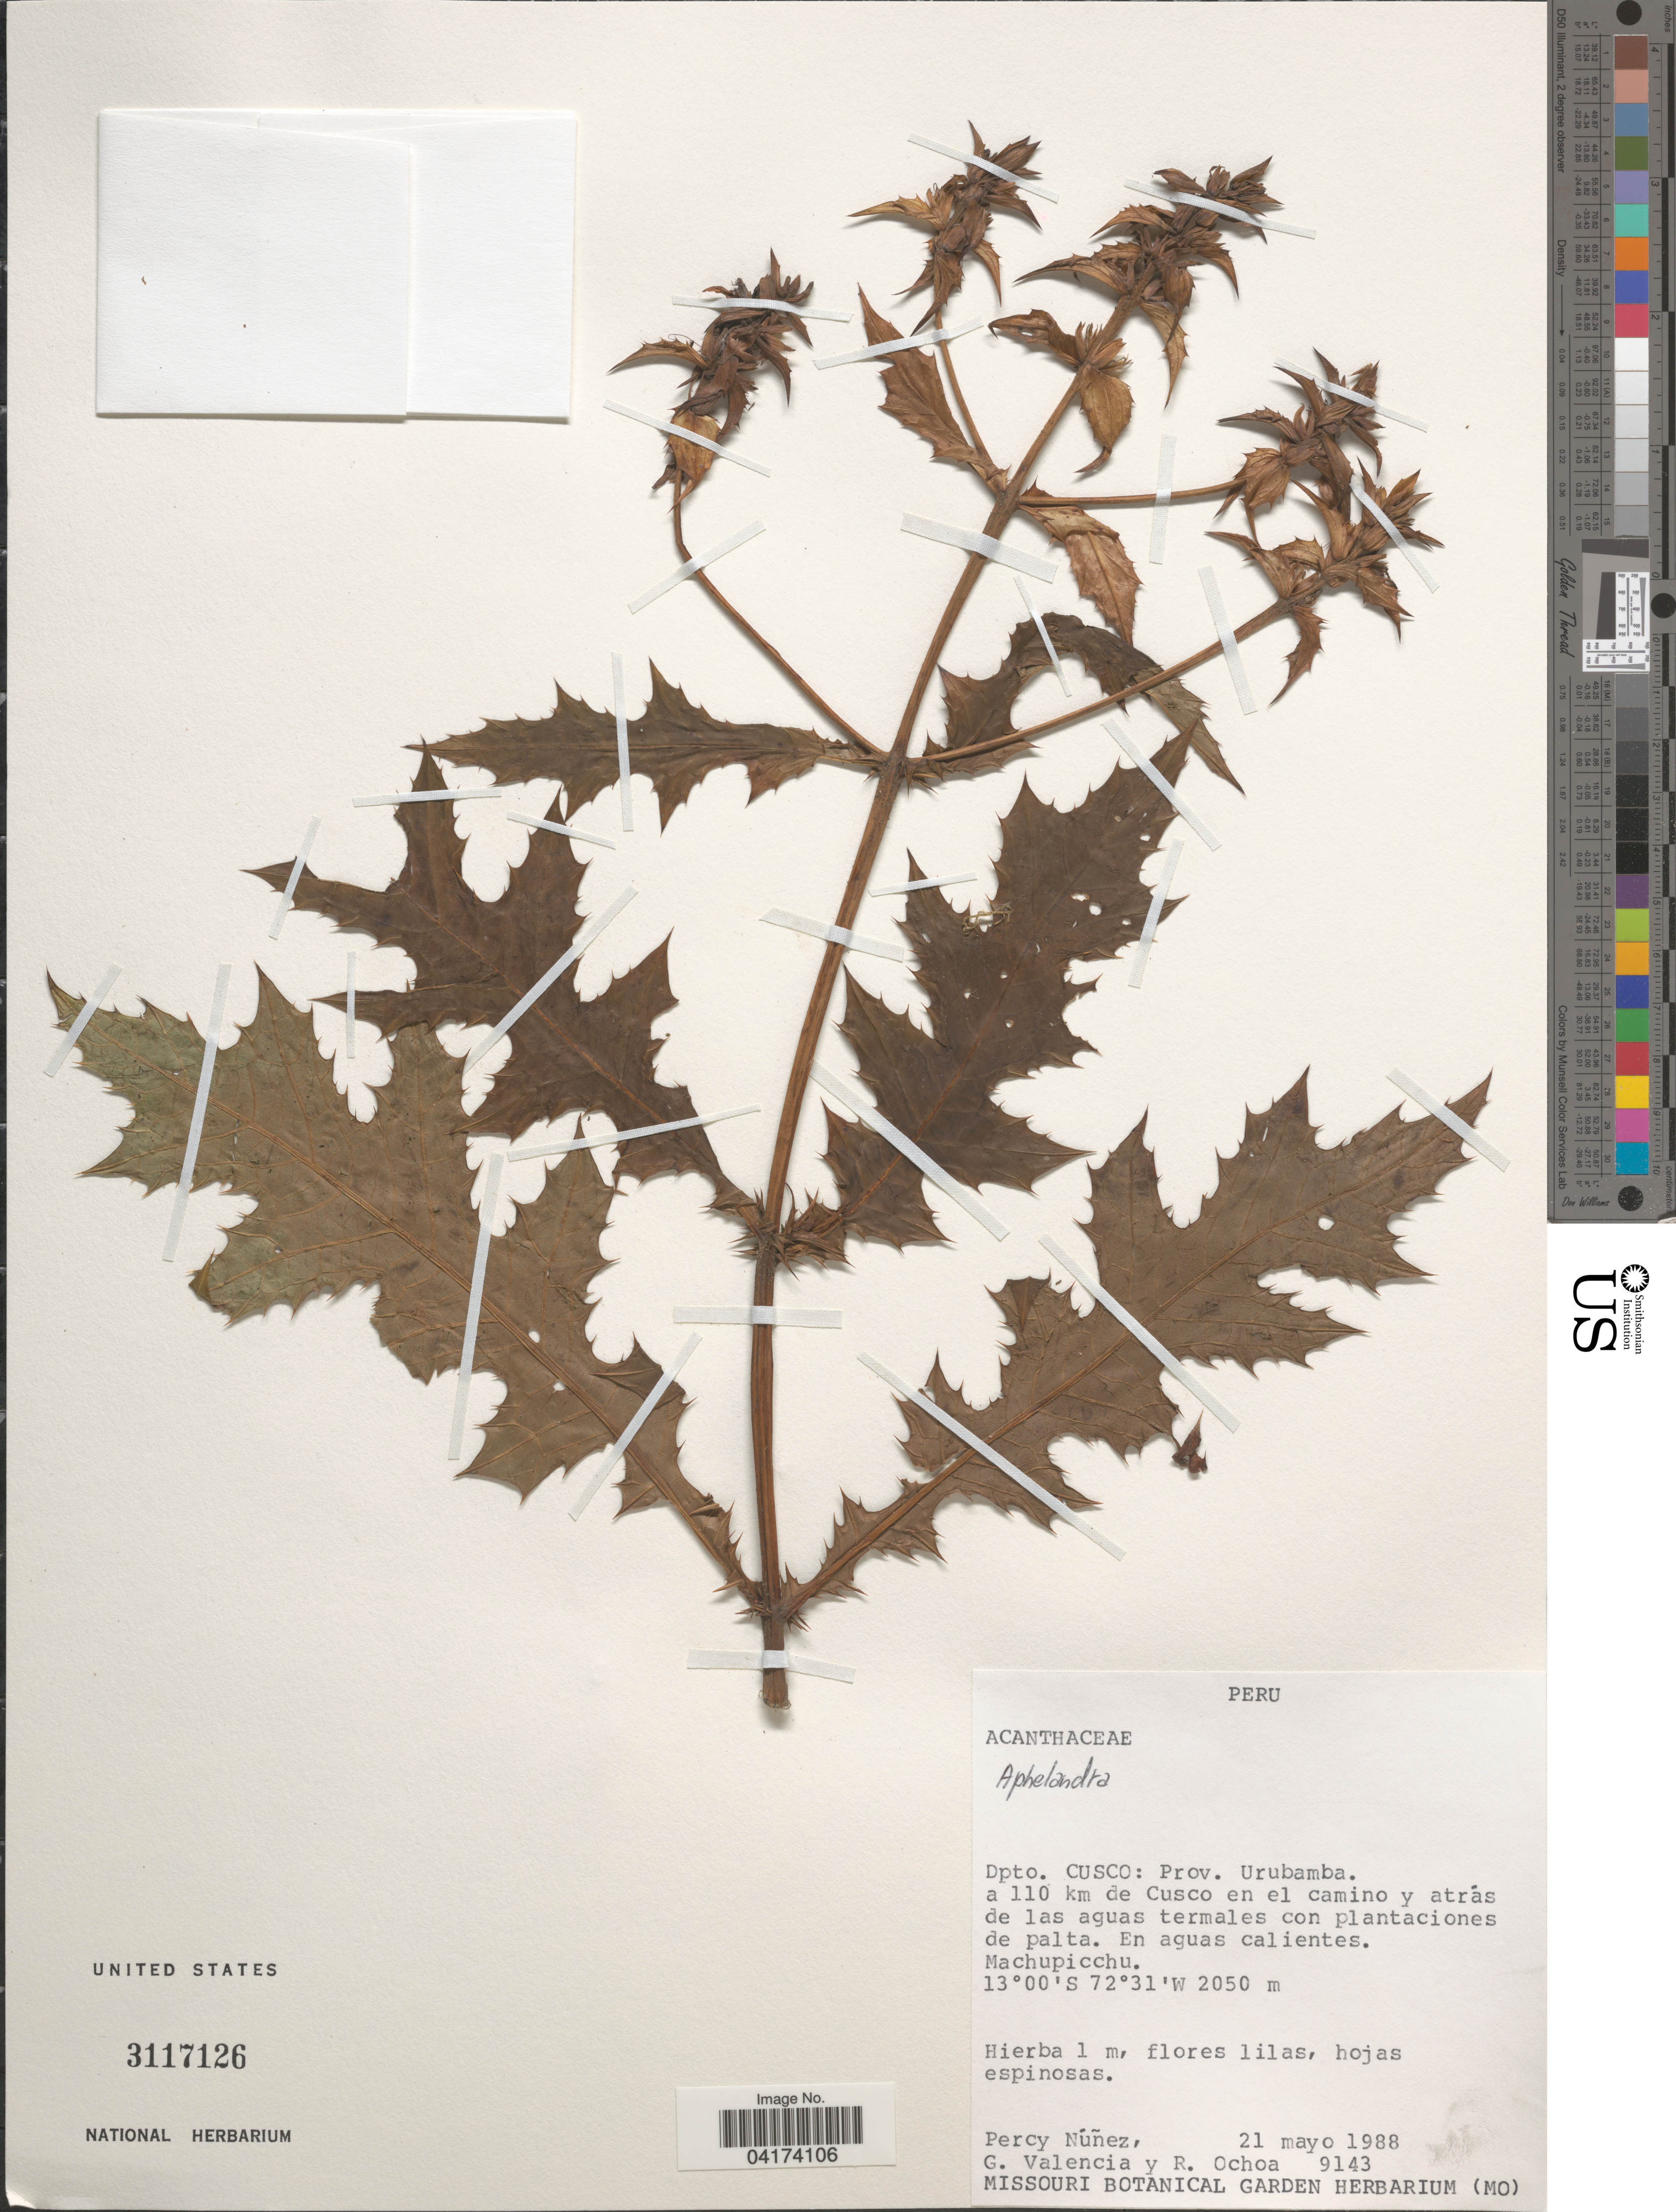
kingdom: Plantae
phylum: Tracheophyta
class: Magnoliopsida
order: Lamiales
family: Acanthaceae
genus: Aphelandra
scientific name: Aphelandra sp.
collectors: G. Valencia & R. Ochoa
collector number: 9143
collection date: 1988-05-21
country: Peru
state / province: Cusco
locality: Dpto. Cusco: Prov. Urubamba. 1 110 km de Cusco en el Camino y átras de las aguas termales con plantaciones de palta. En aguas calientes. Machupicchu.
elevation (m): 2050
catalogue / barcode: US 3117126